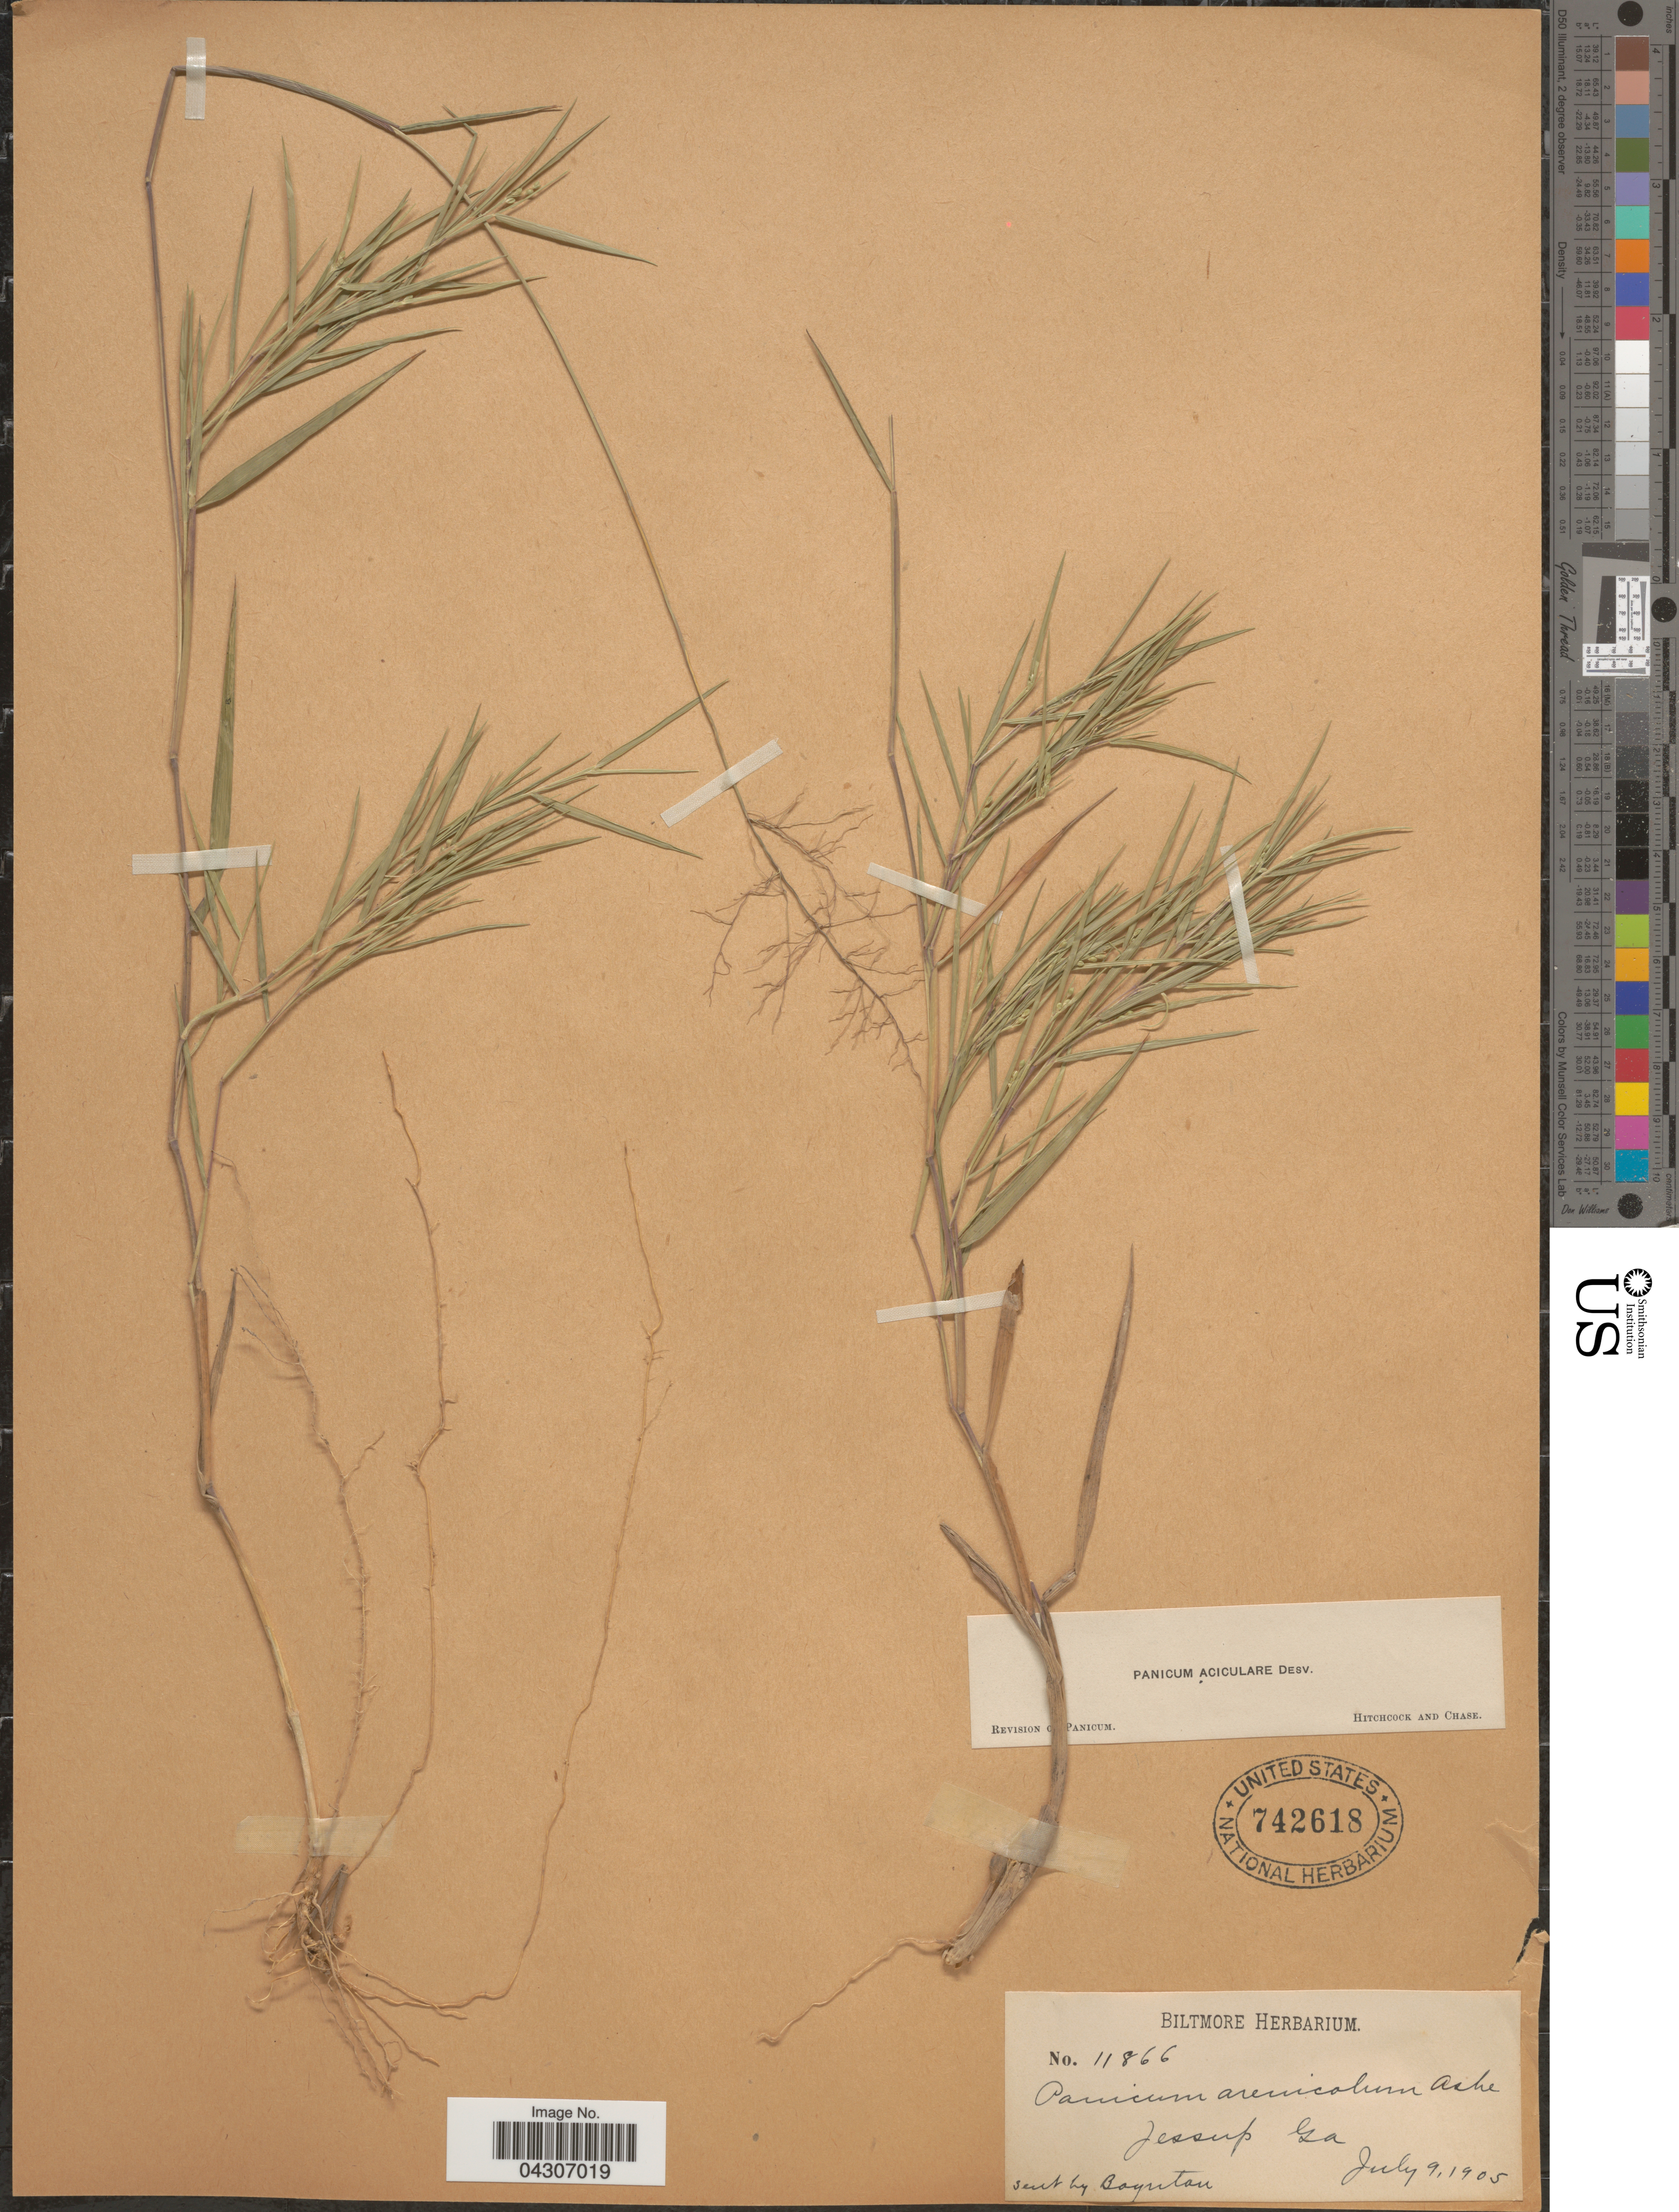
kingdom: Plantae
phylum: Tracheophyta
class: Liliopsida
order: Poales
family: Poaceae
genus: Dichanthelium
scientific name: Dichanthelium aciculare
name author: (Desv. ex Poir.) Gould & C.A. Clark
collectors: ex herb. Biltmore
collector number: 11866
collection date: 1905-07-09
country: United States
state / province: Georgia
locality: Jessup.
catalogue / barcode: US 742618